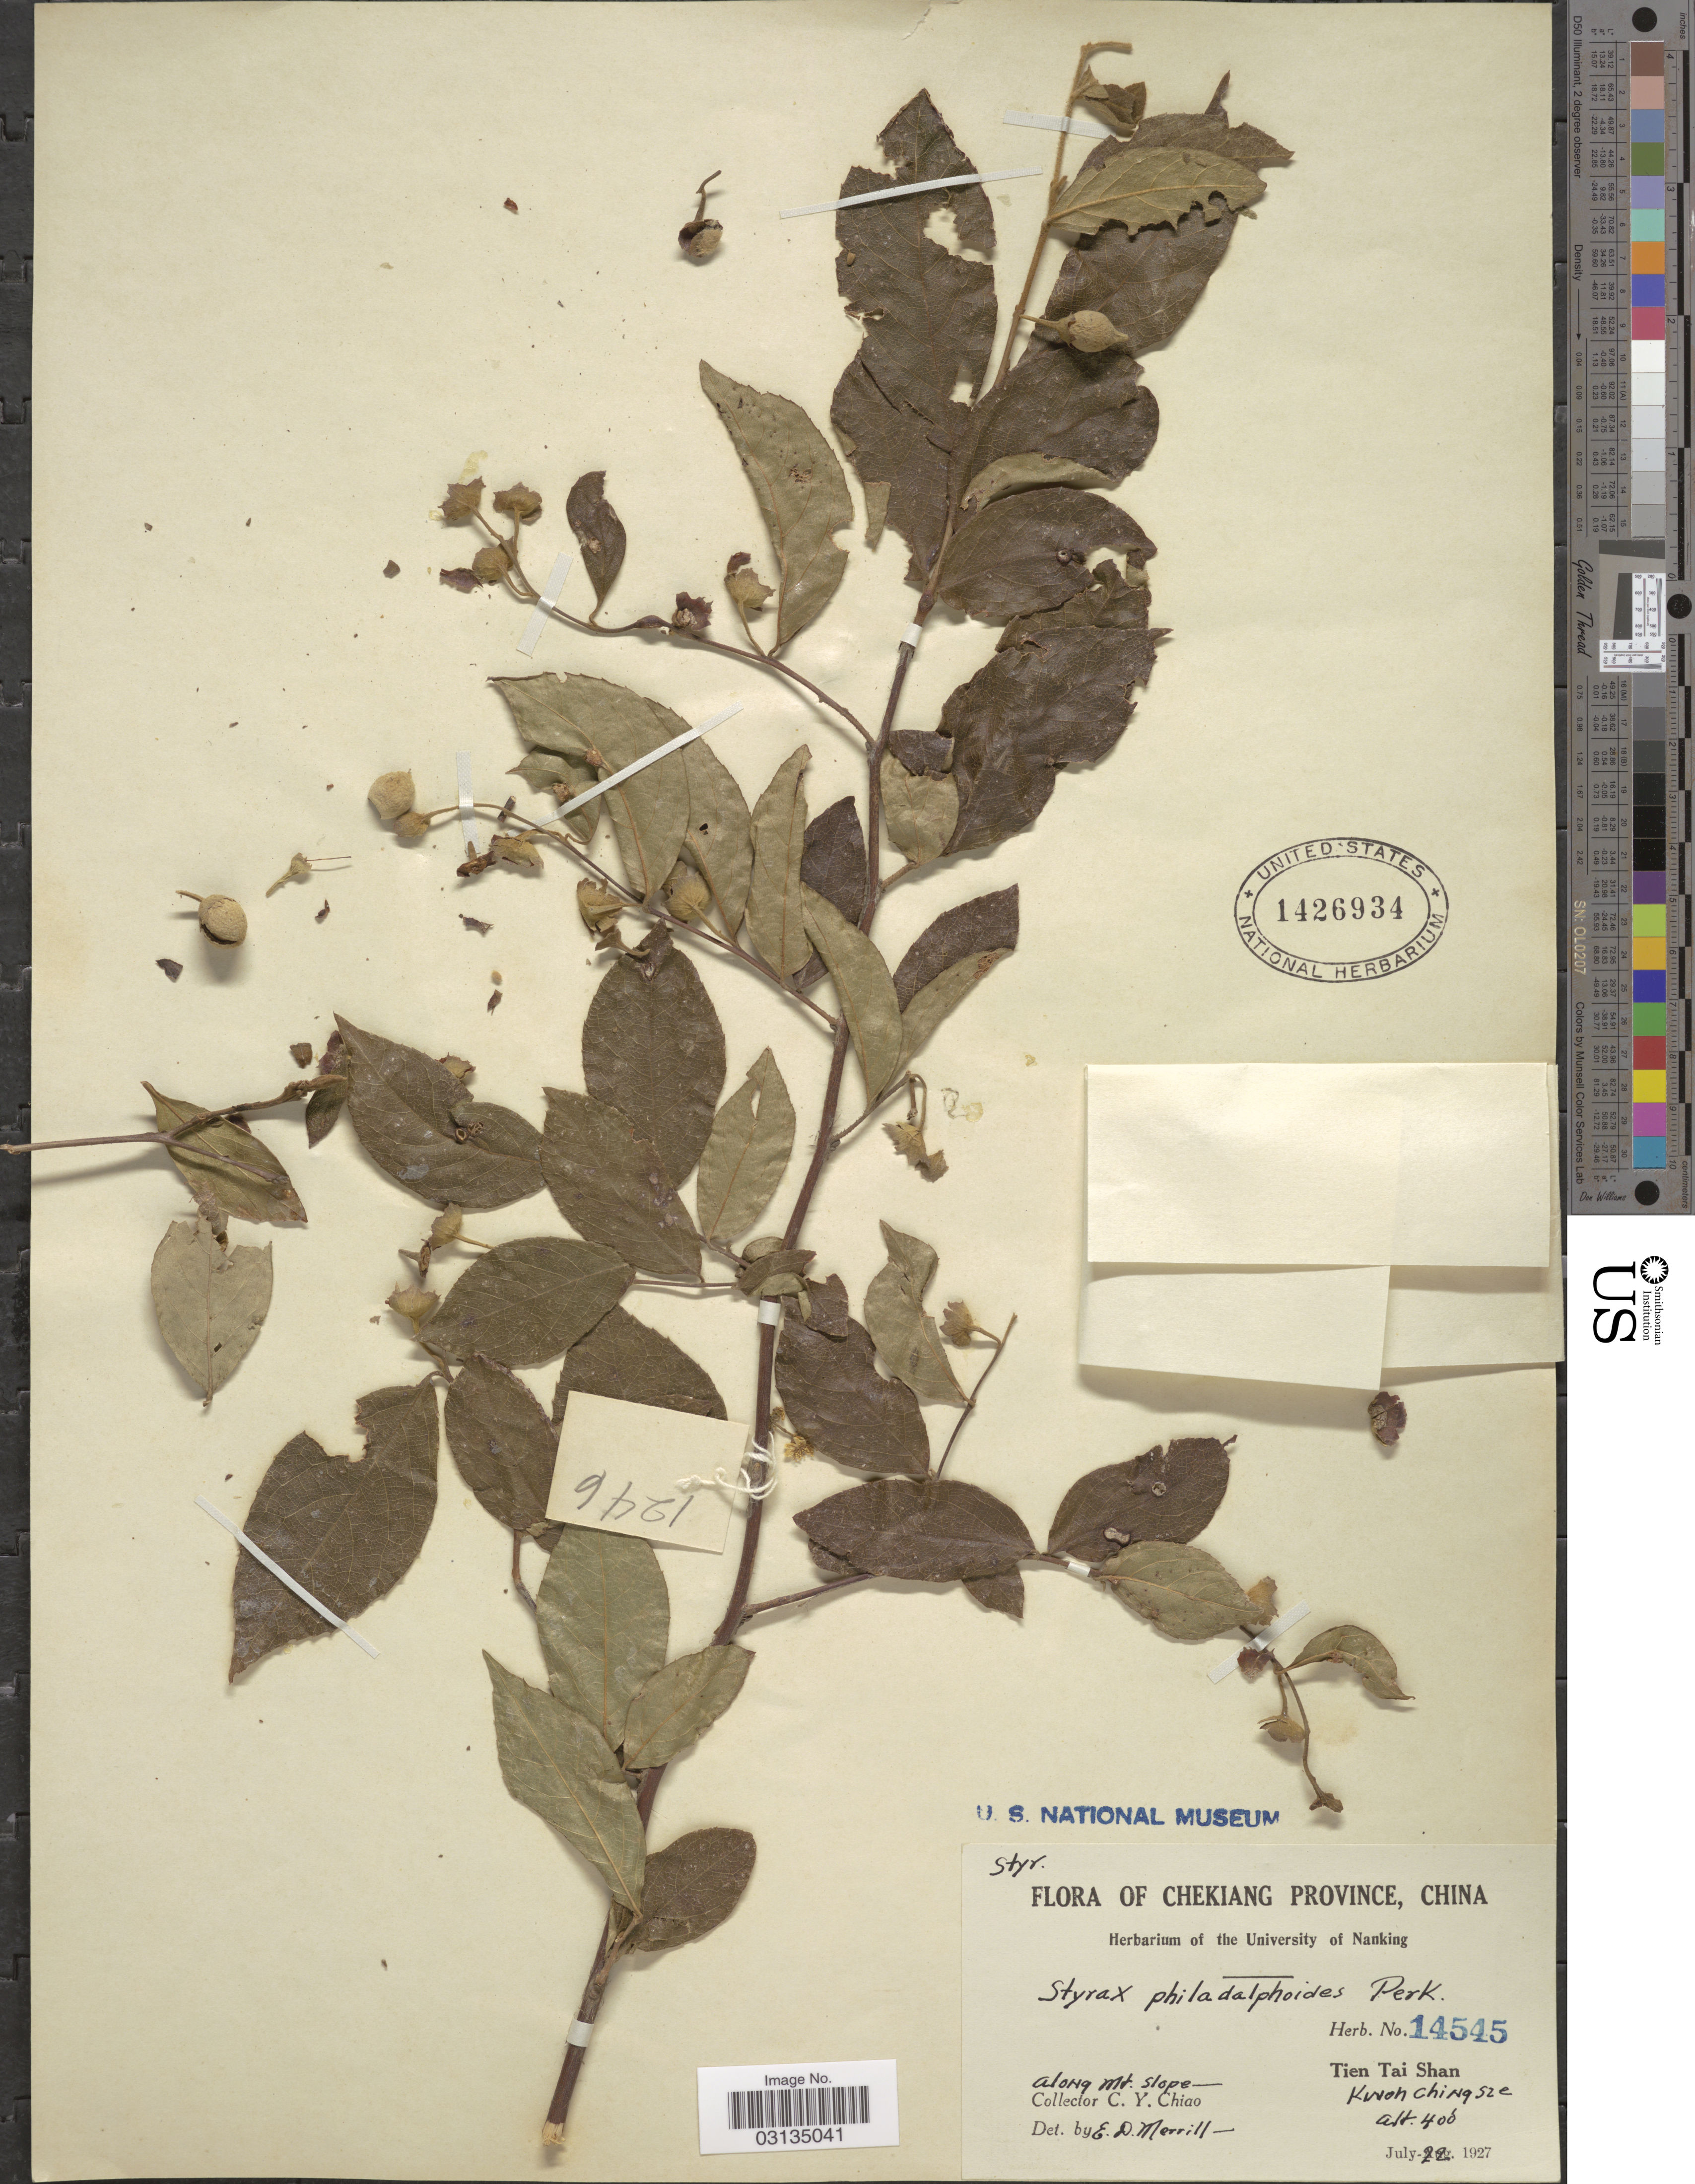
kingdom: Plantae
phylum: Tracheophyta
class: Magnoliopsida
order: Ericales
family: Styracaceae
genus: Styrax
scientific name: Styrax philadelphoides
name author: Perkins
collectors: C. Y. Chiao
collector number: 14545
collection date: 1927-07-22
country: China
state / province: Zhejiang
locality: Chekiang Province, China, Tien Tai Shan, Kwoh Ching Sze, along Mt. slope.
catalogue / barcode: US 1426934